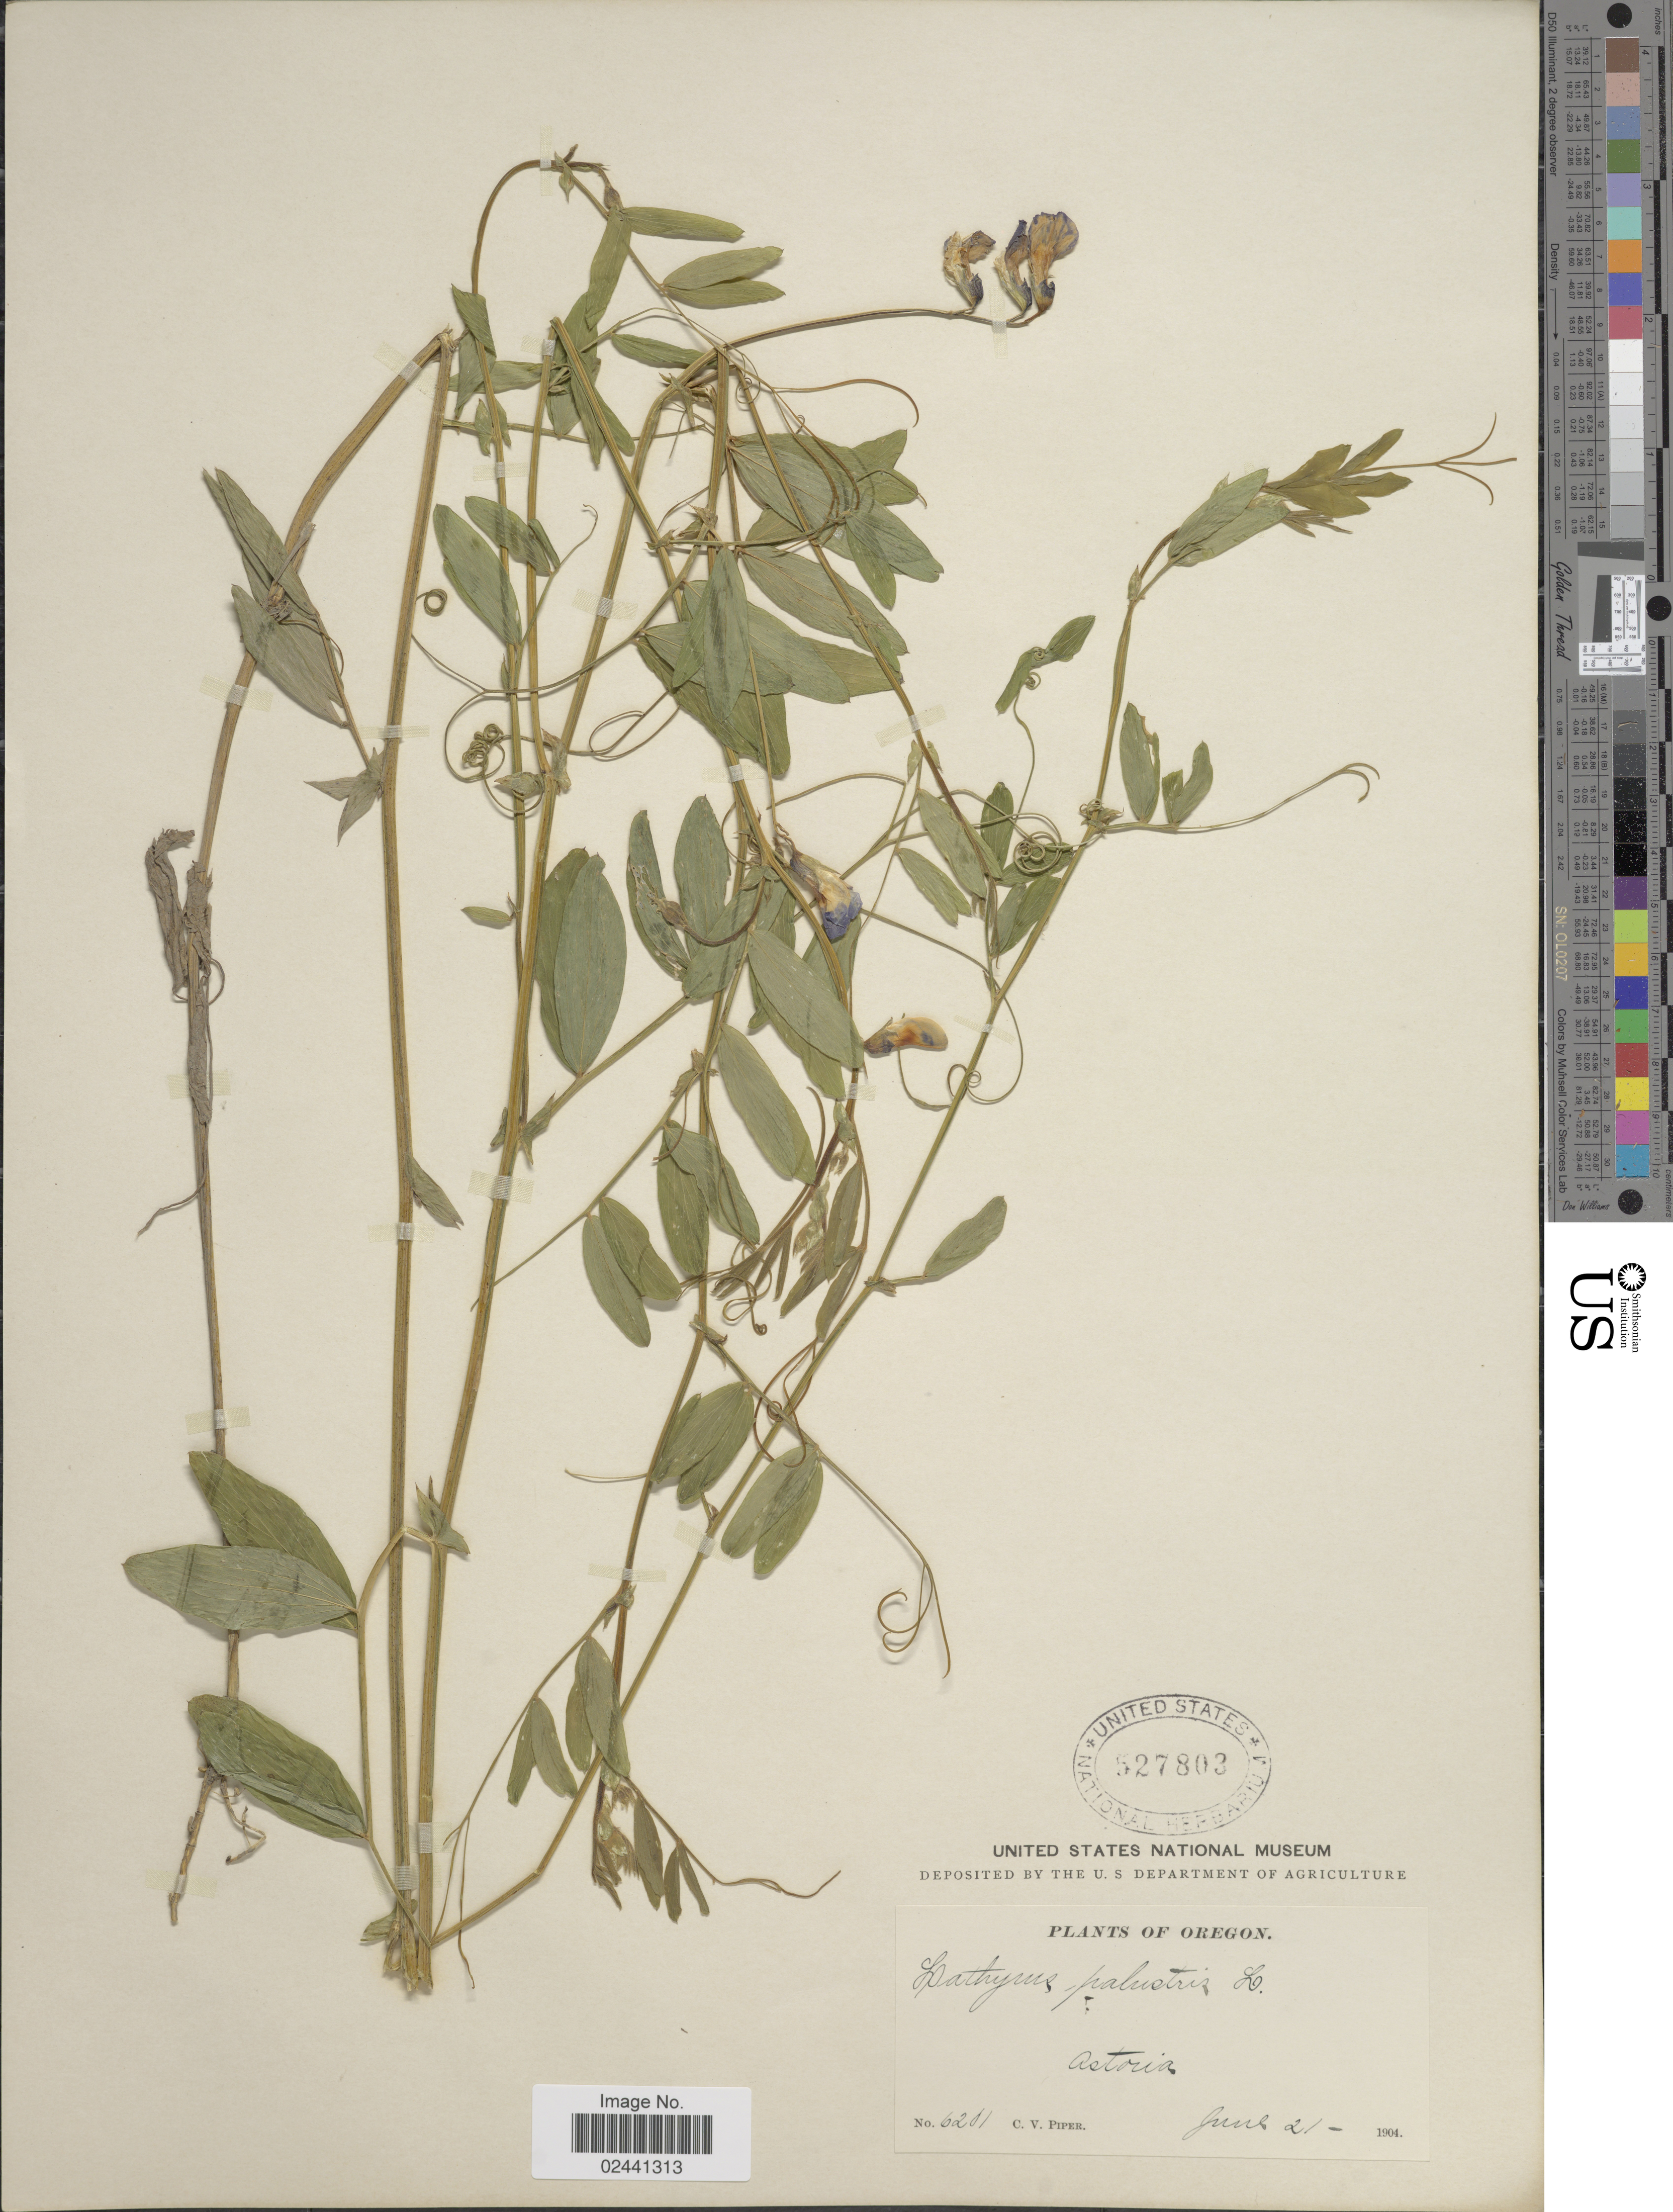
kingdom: Plantae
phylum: Tracheophyta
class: Magnoliopsida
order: Fabales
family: Fabaceae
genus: Lathyrus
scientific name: Lathyrus palustris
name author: L.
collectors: C. V. Piper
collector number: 6201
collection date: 1904-06-21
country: United States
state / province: Oregon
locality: Astoria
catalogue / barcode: US 527803